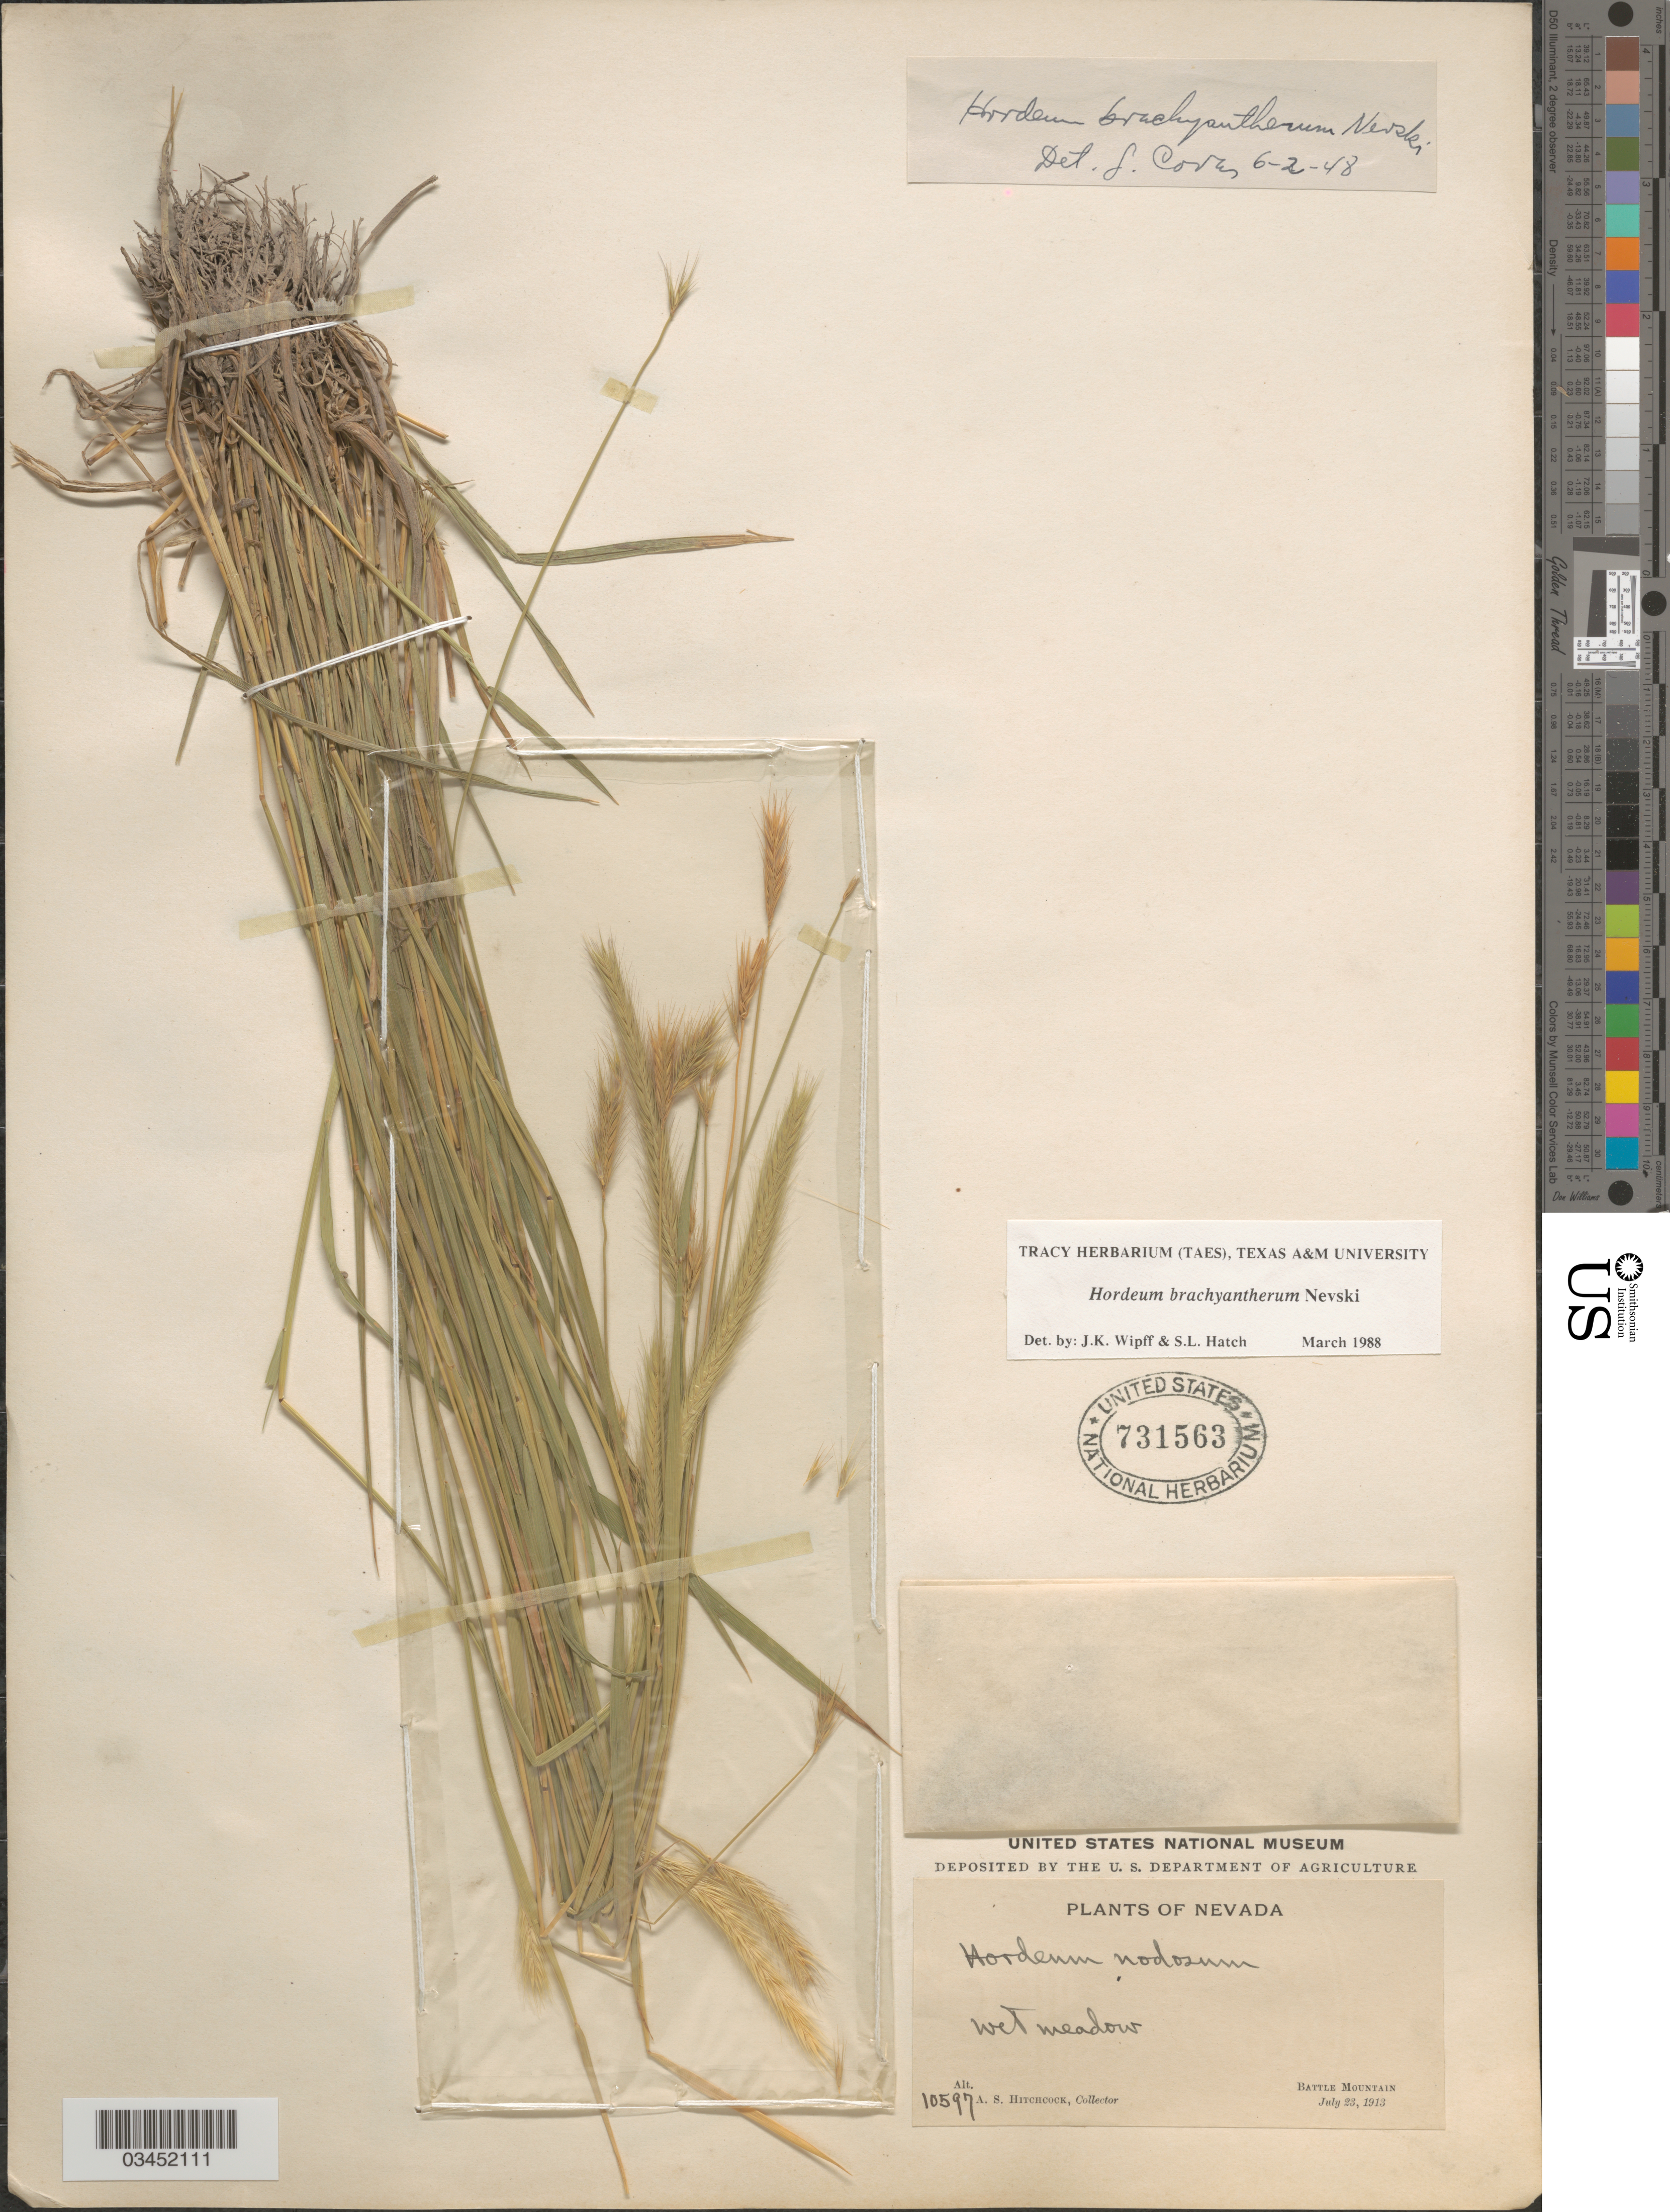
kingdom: Plantae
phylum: Tracheophyta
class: Liliopsida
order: Poales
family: Poaceae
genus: Hordeum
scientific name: Hordeum brachyantherum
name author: Nevski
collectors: A. S. Hitchcock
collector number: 10597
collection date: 1913-07-23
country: United States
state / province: Nevada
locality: Wet meadow. Battle Mountain.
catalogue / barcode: US 731563